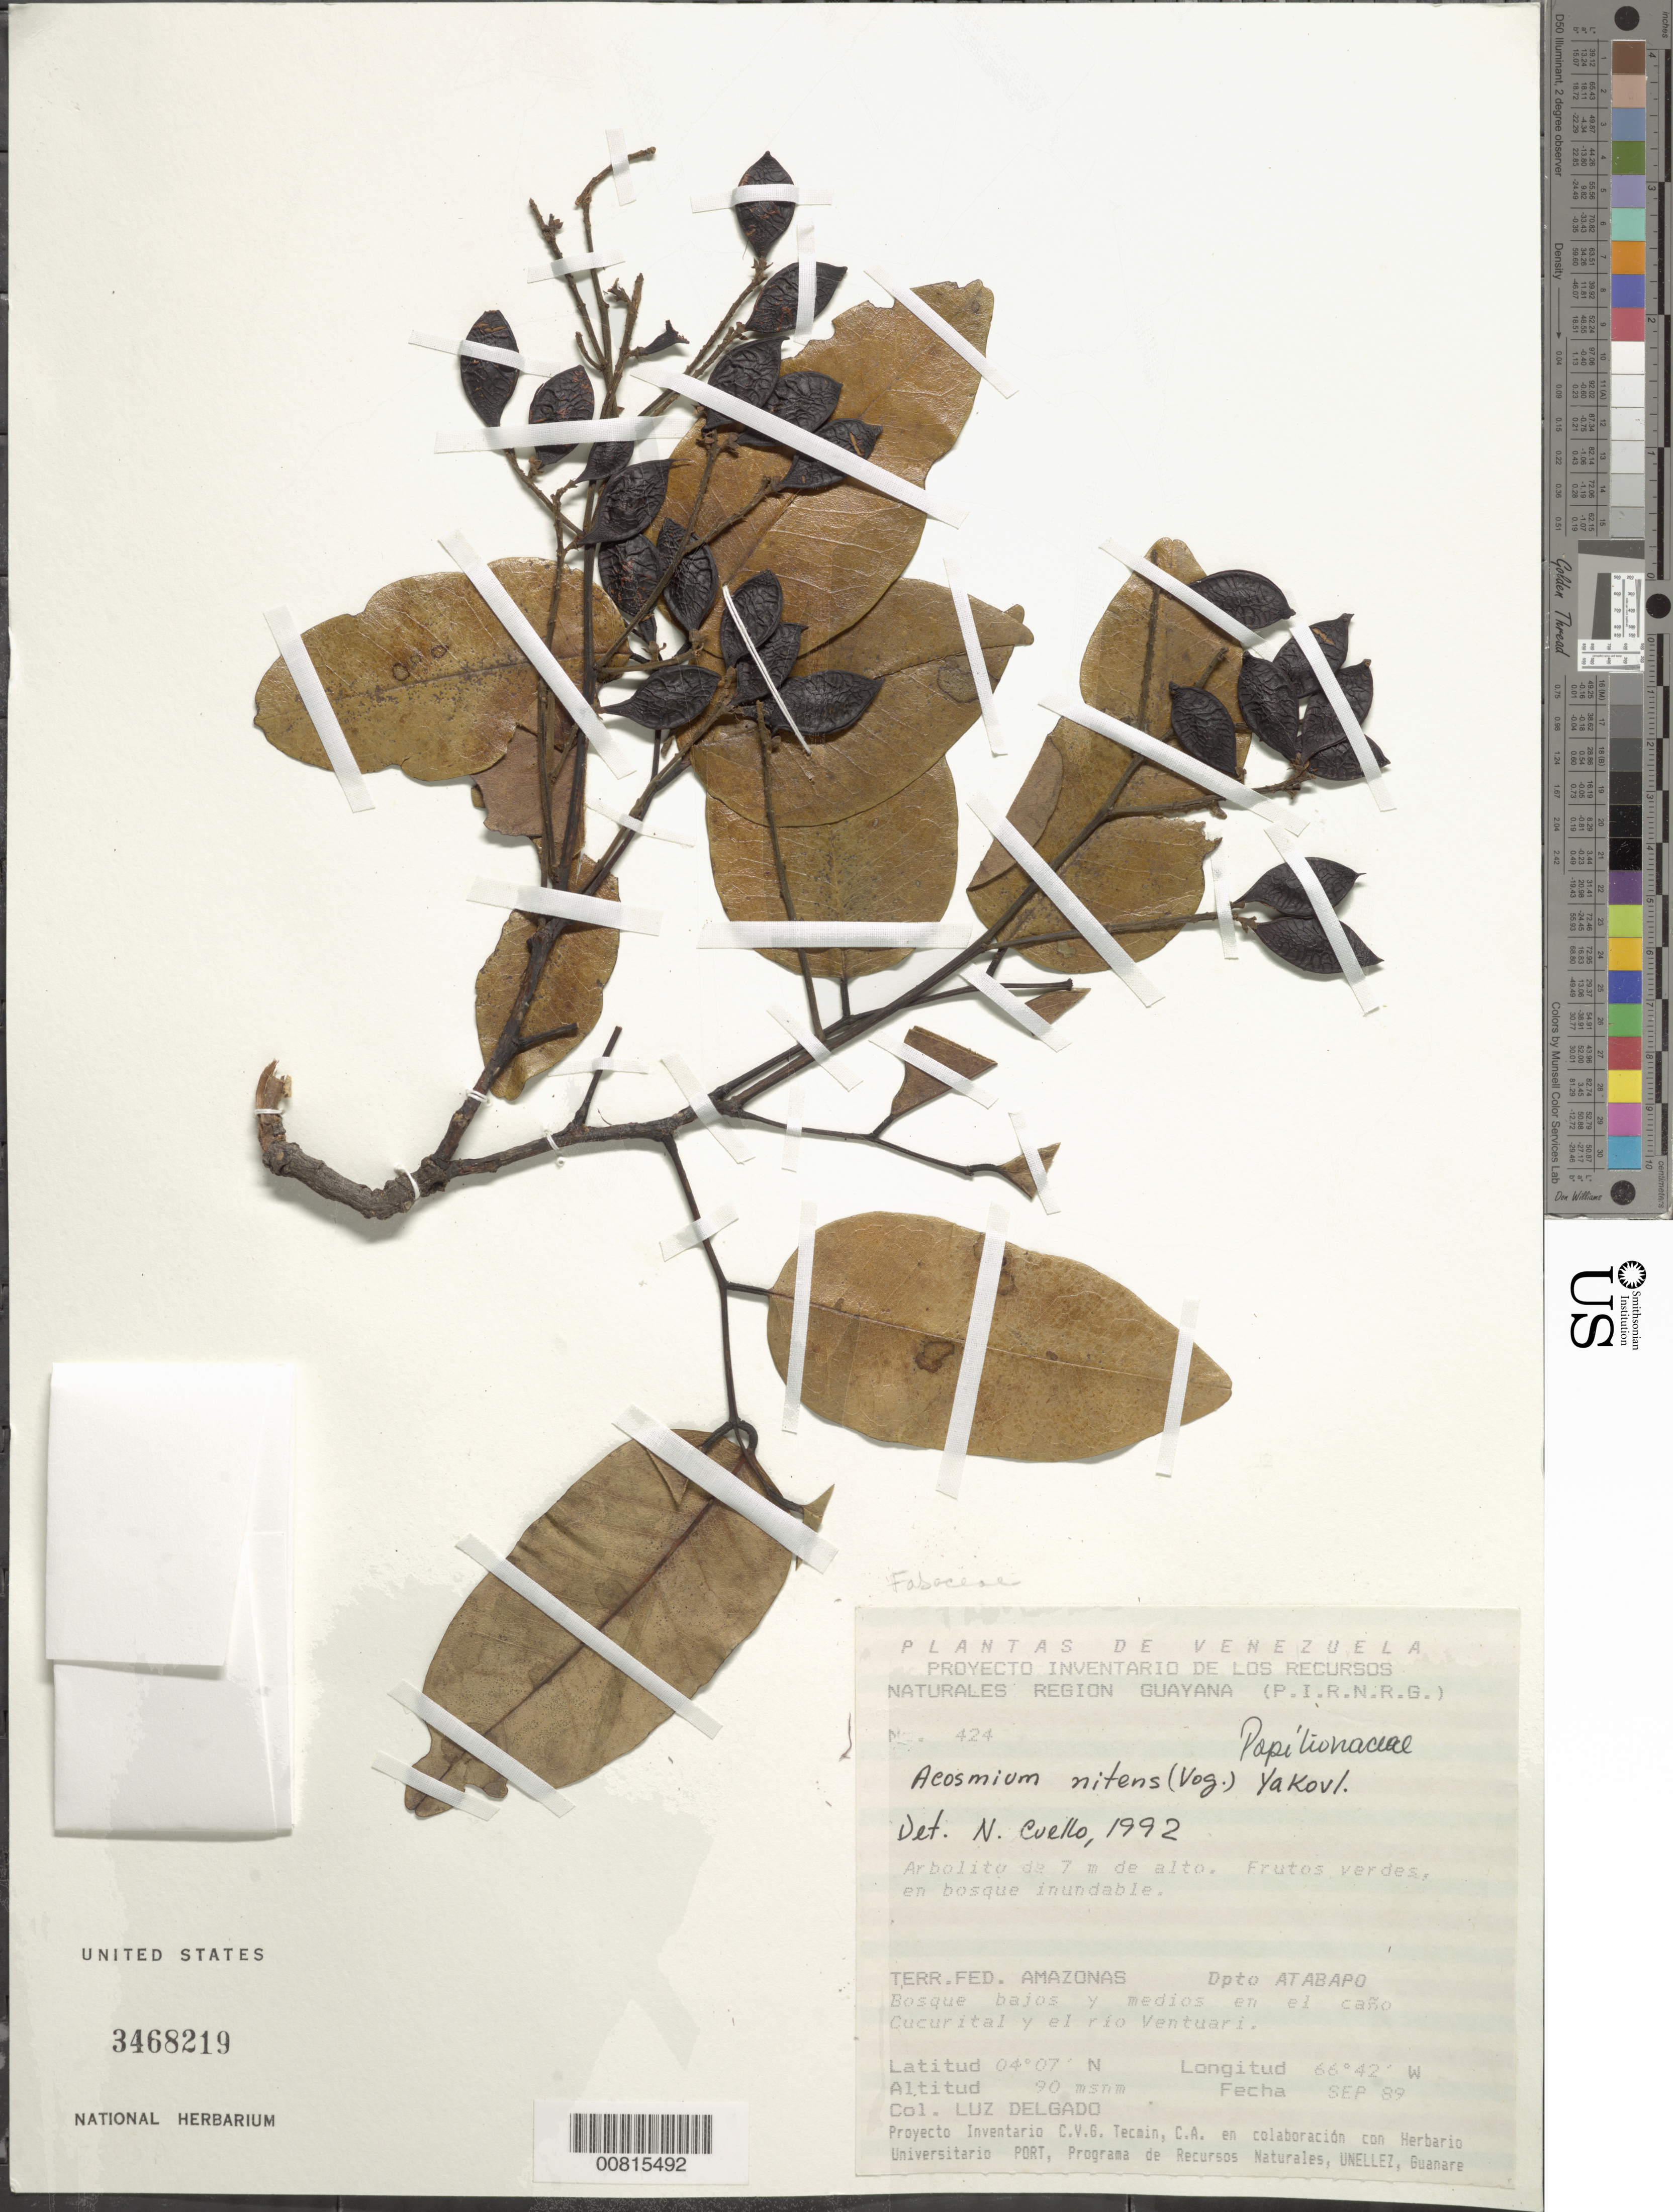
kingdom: Plantae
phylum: Tracheophyta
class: Magnoliopsida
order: Fabales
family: Fabaceae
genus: Acosmium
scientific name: Acosmium nitens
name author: (Vogel) Yakovlev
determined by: Cuello, Nidia L.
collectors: L. Delgado V.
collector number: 424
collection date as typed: Sep-89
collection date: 1989-09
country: Venezuela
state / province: Amazonas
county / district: Atabapo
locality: Caño Cucurital y Río Ventuari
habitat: Bosque bajos y medios; en bosque inundable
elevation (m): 90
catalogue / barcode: US 3468219